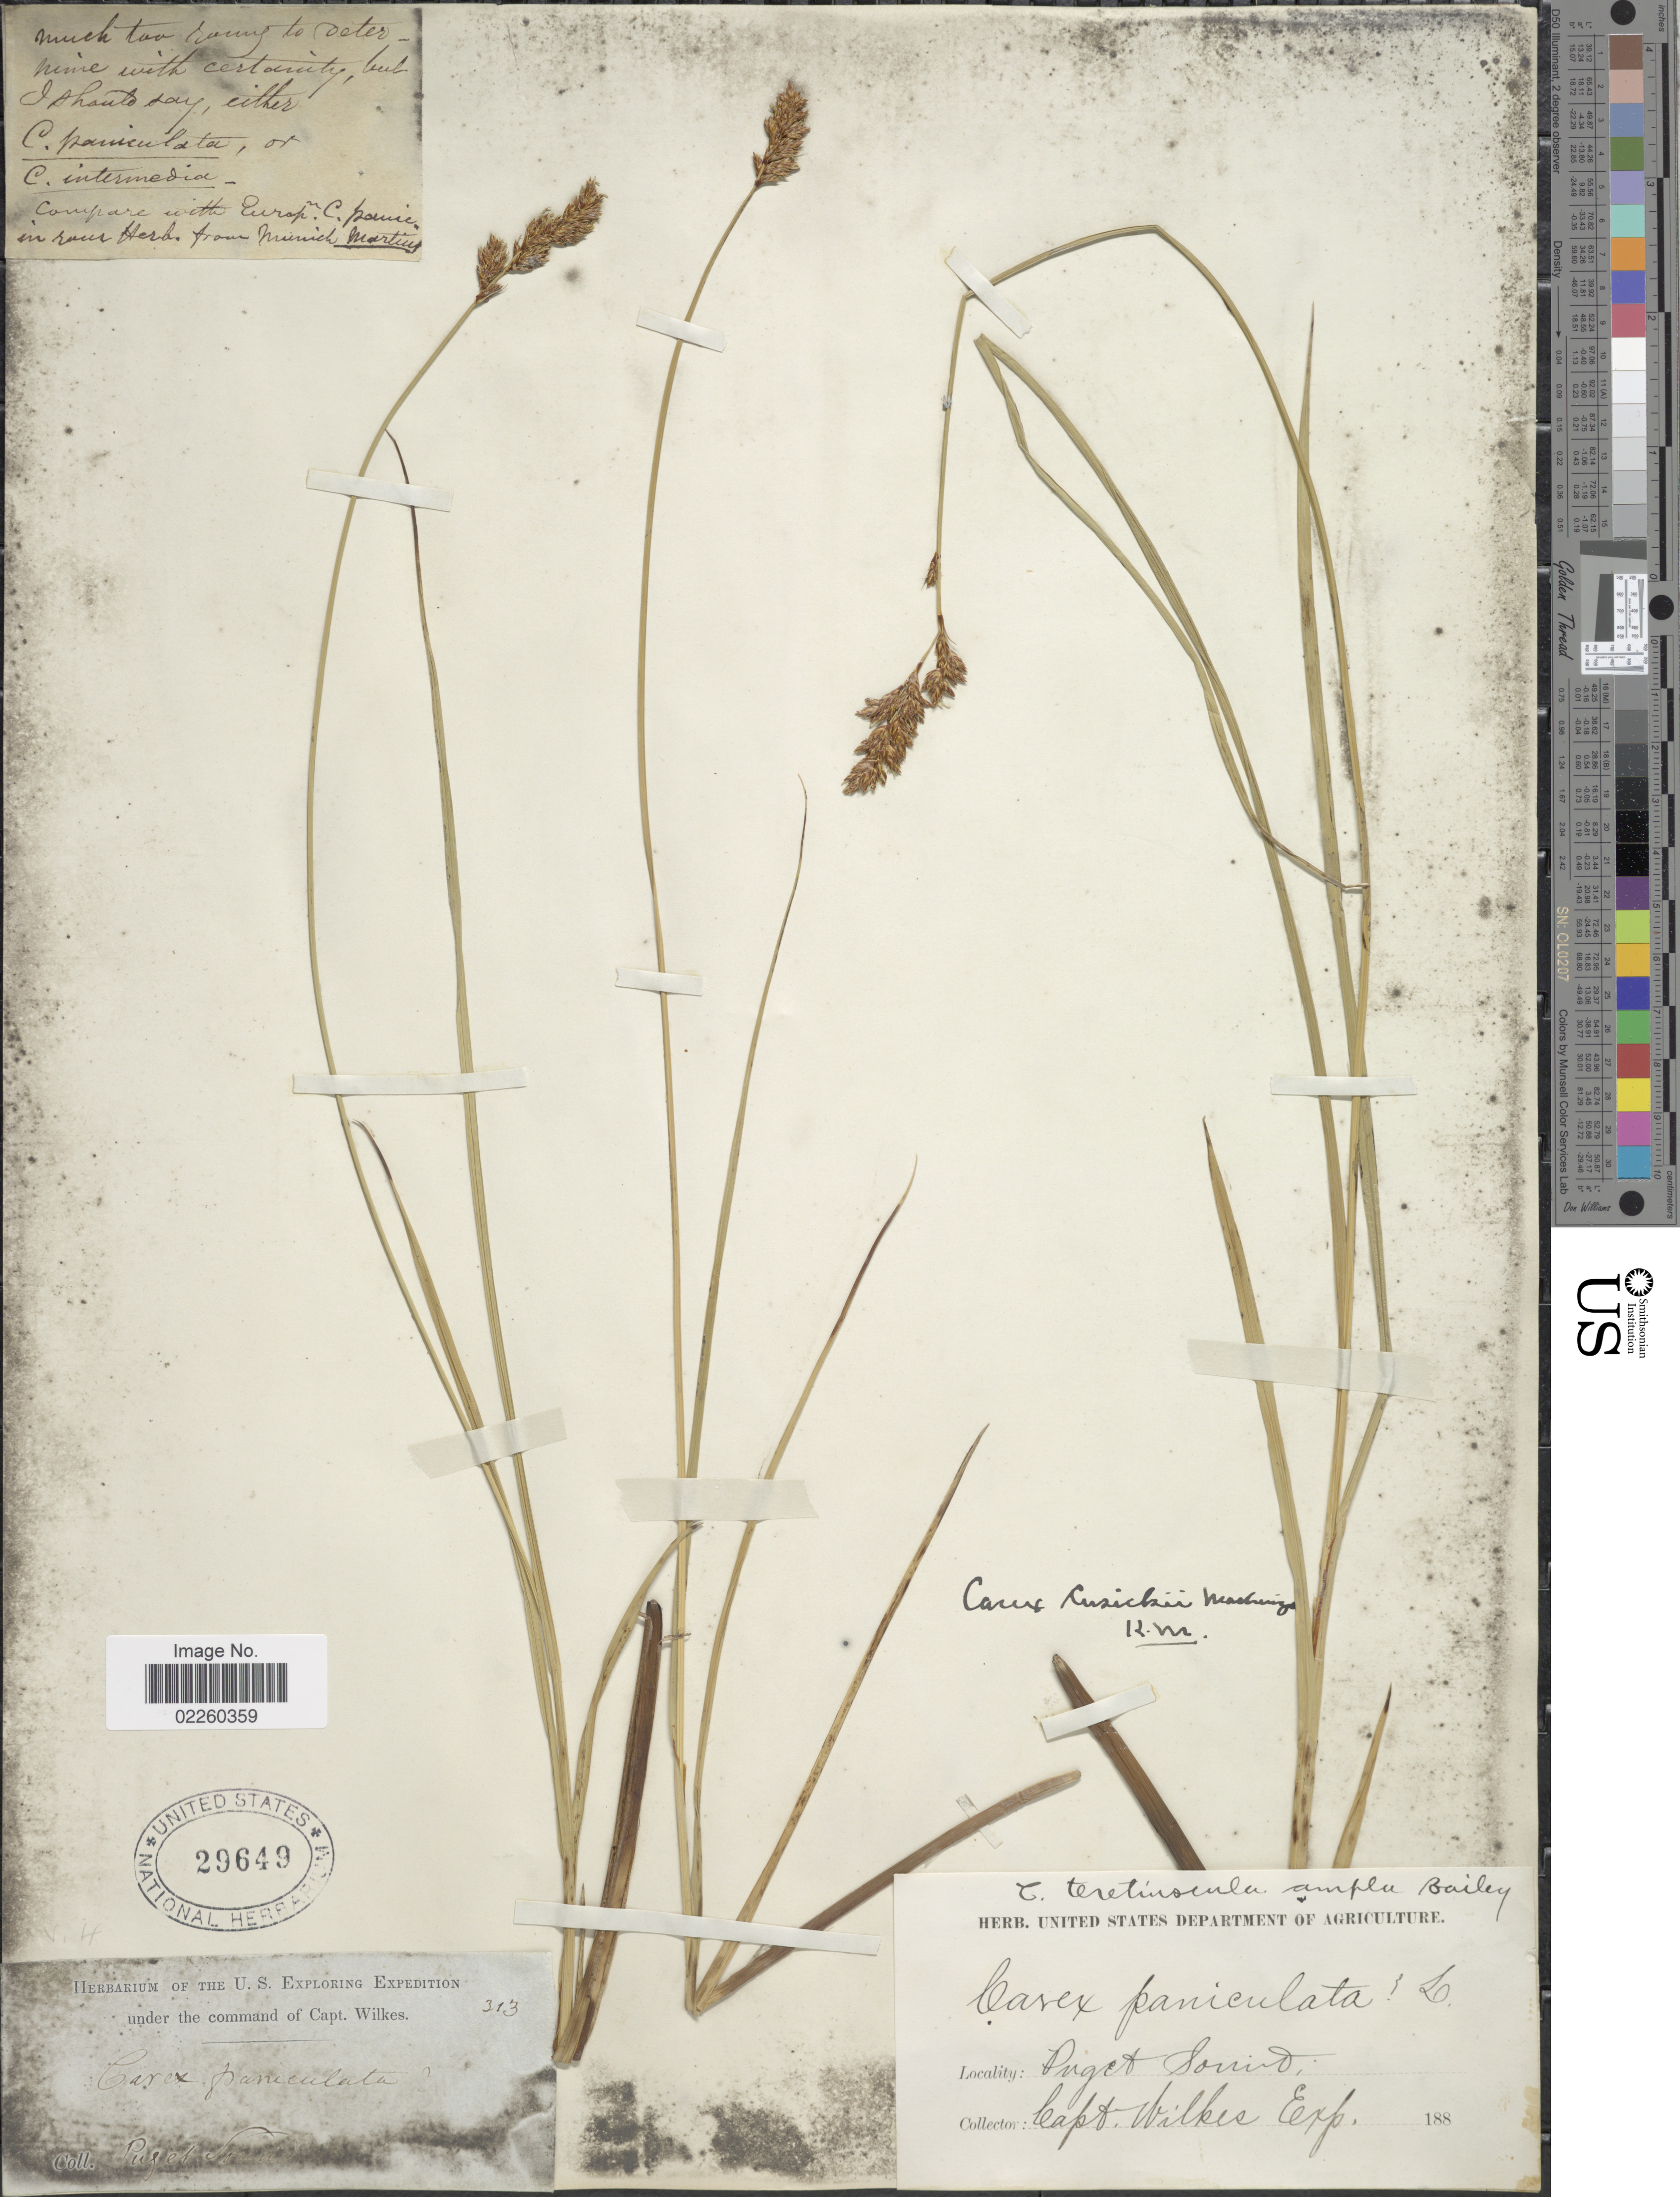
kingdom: Plantae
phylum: Tracheophyta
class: Liliopsida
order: Poales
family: Cyperaceae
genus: Carex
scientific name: Carex cusickii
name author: Mack.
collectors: Wilkes Explor. Exped.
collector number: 313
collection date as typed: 188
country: United States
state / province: Washington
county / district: King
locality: Puget Sound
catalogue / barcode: US 29649